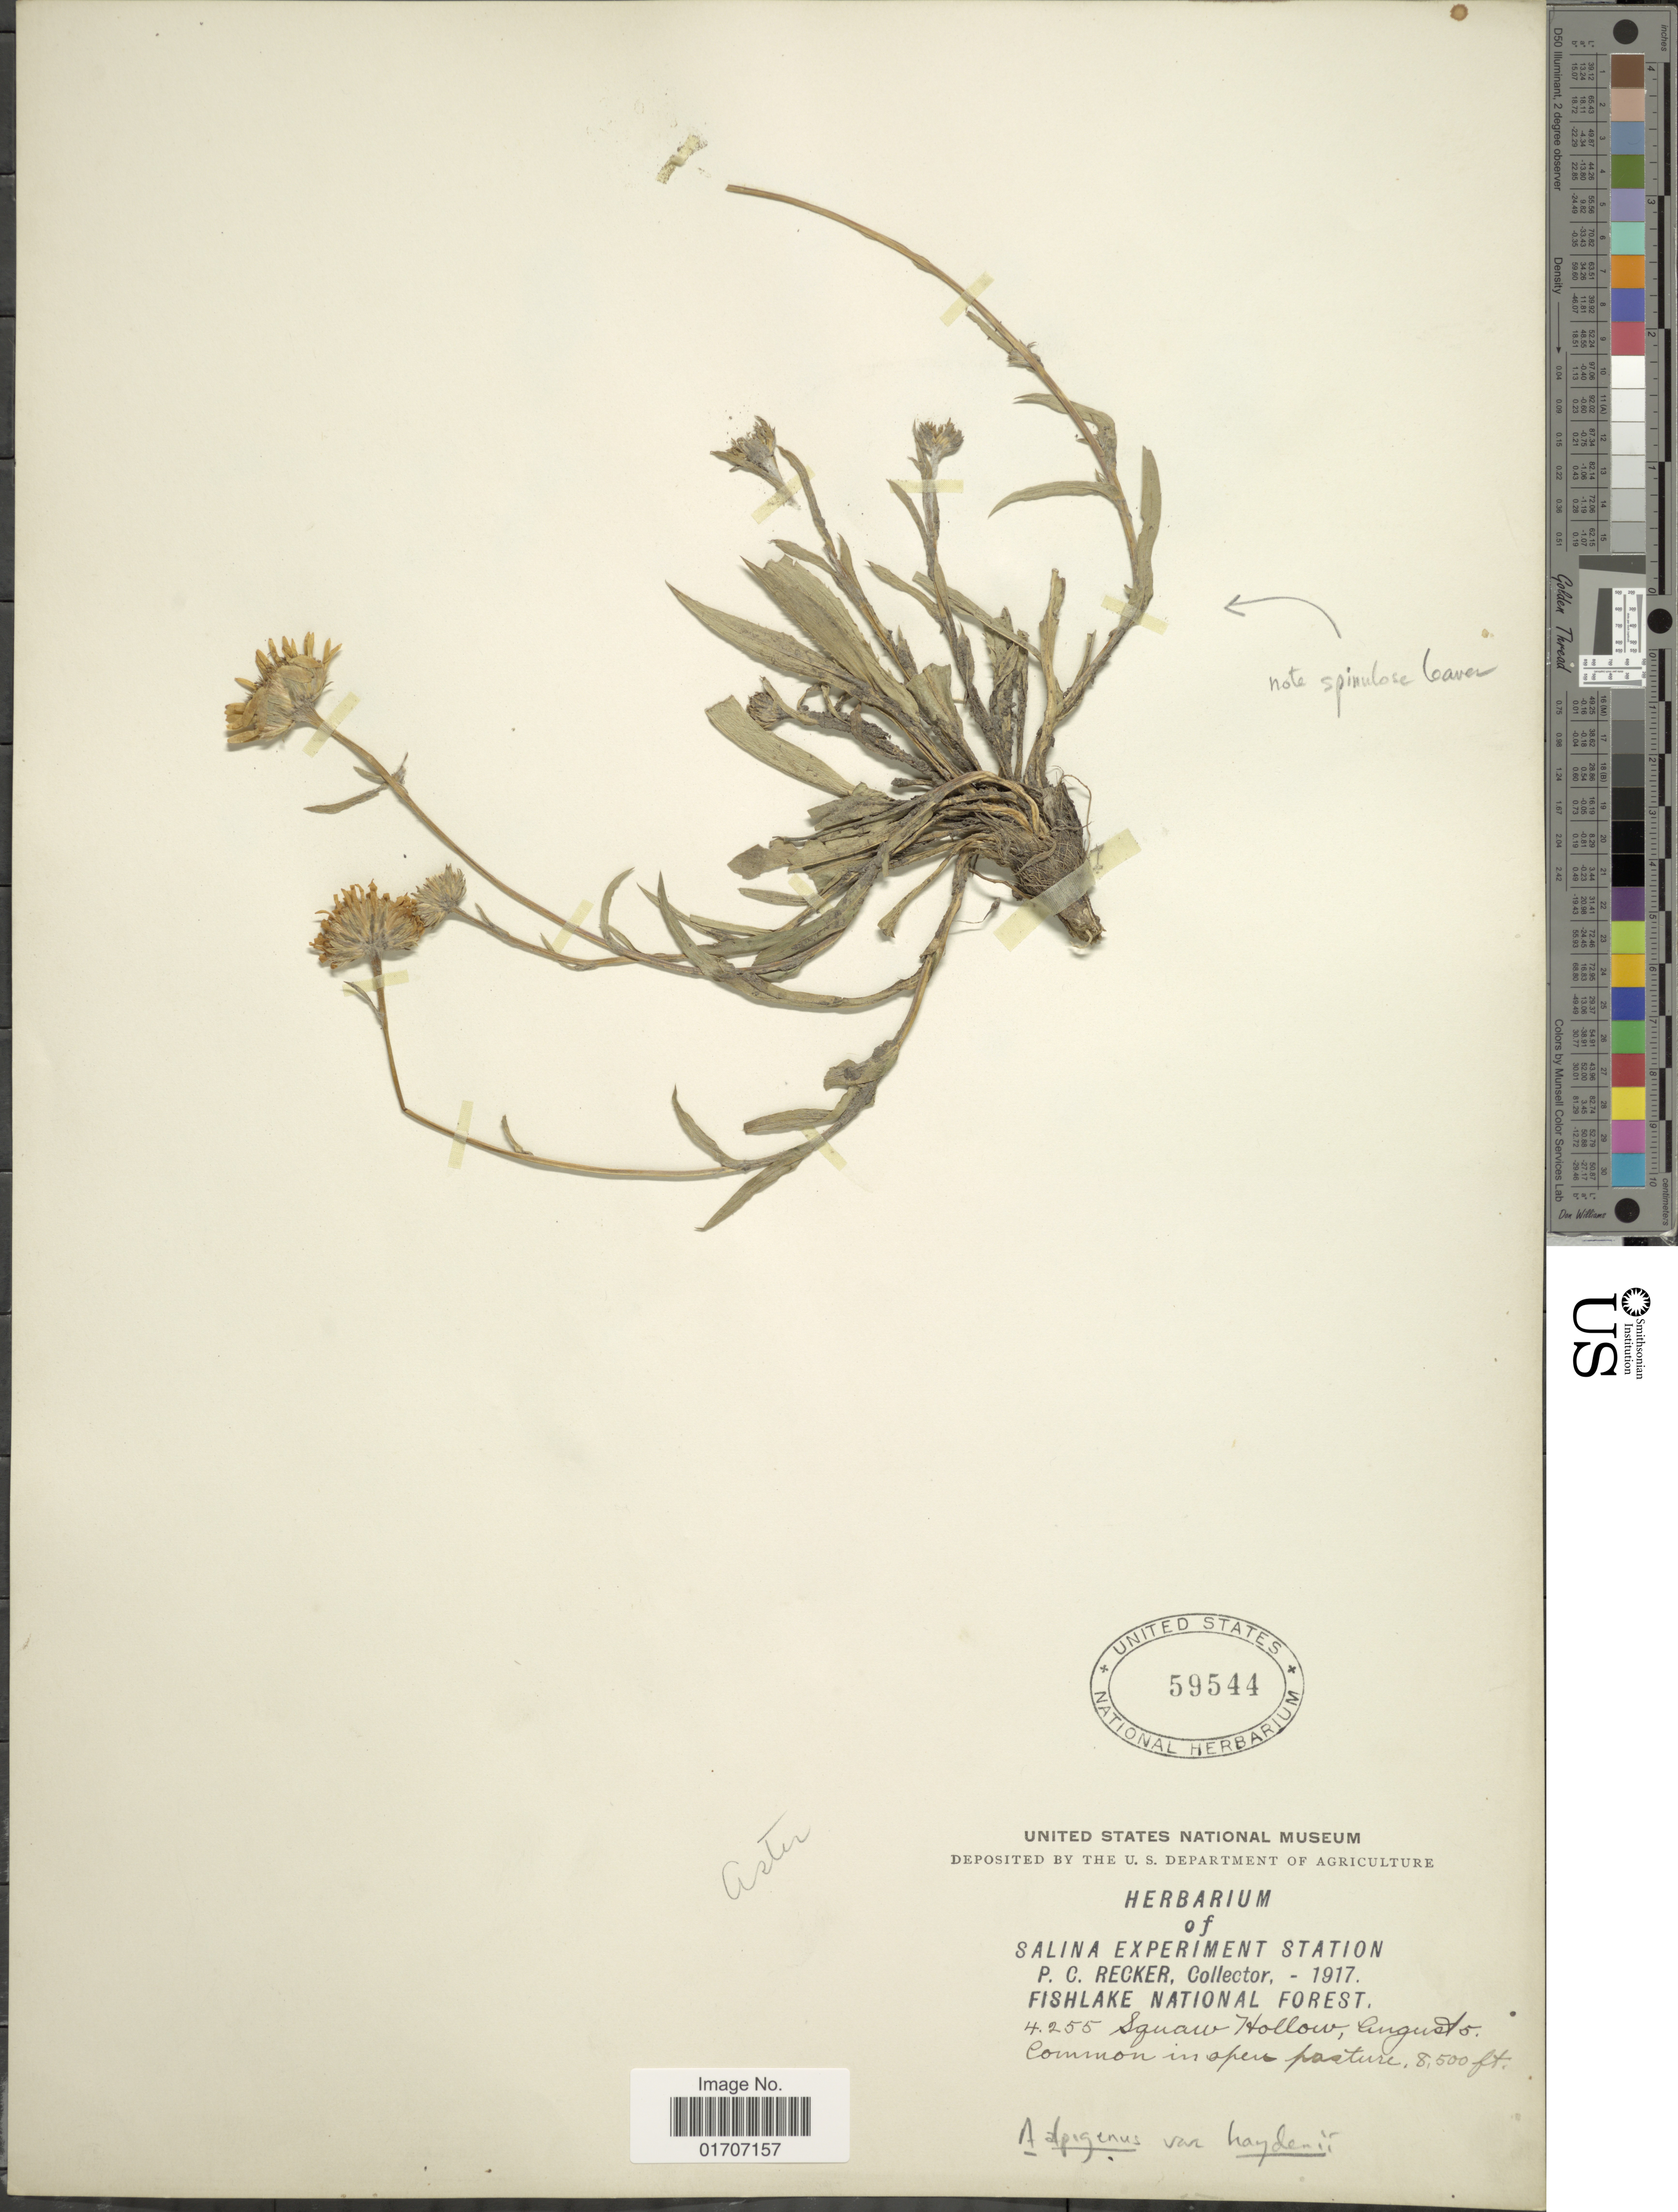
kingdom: Plantae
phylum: Tracheophyta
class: Magnoliopsida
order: Asterales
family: Asteraceae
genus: Oreostemma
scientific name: Oreostemma alpigenum var. haydenii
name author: (Porter) G.L. Nesom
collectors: P. Recker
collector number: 4255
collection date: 1917-08-05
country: United States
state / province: Utah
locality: Salina Experiment Station, Fishlake National Forest, Squaw Hollow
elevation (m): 2591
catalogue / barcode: US 59544